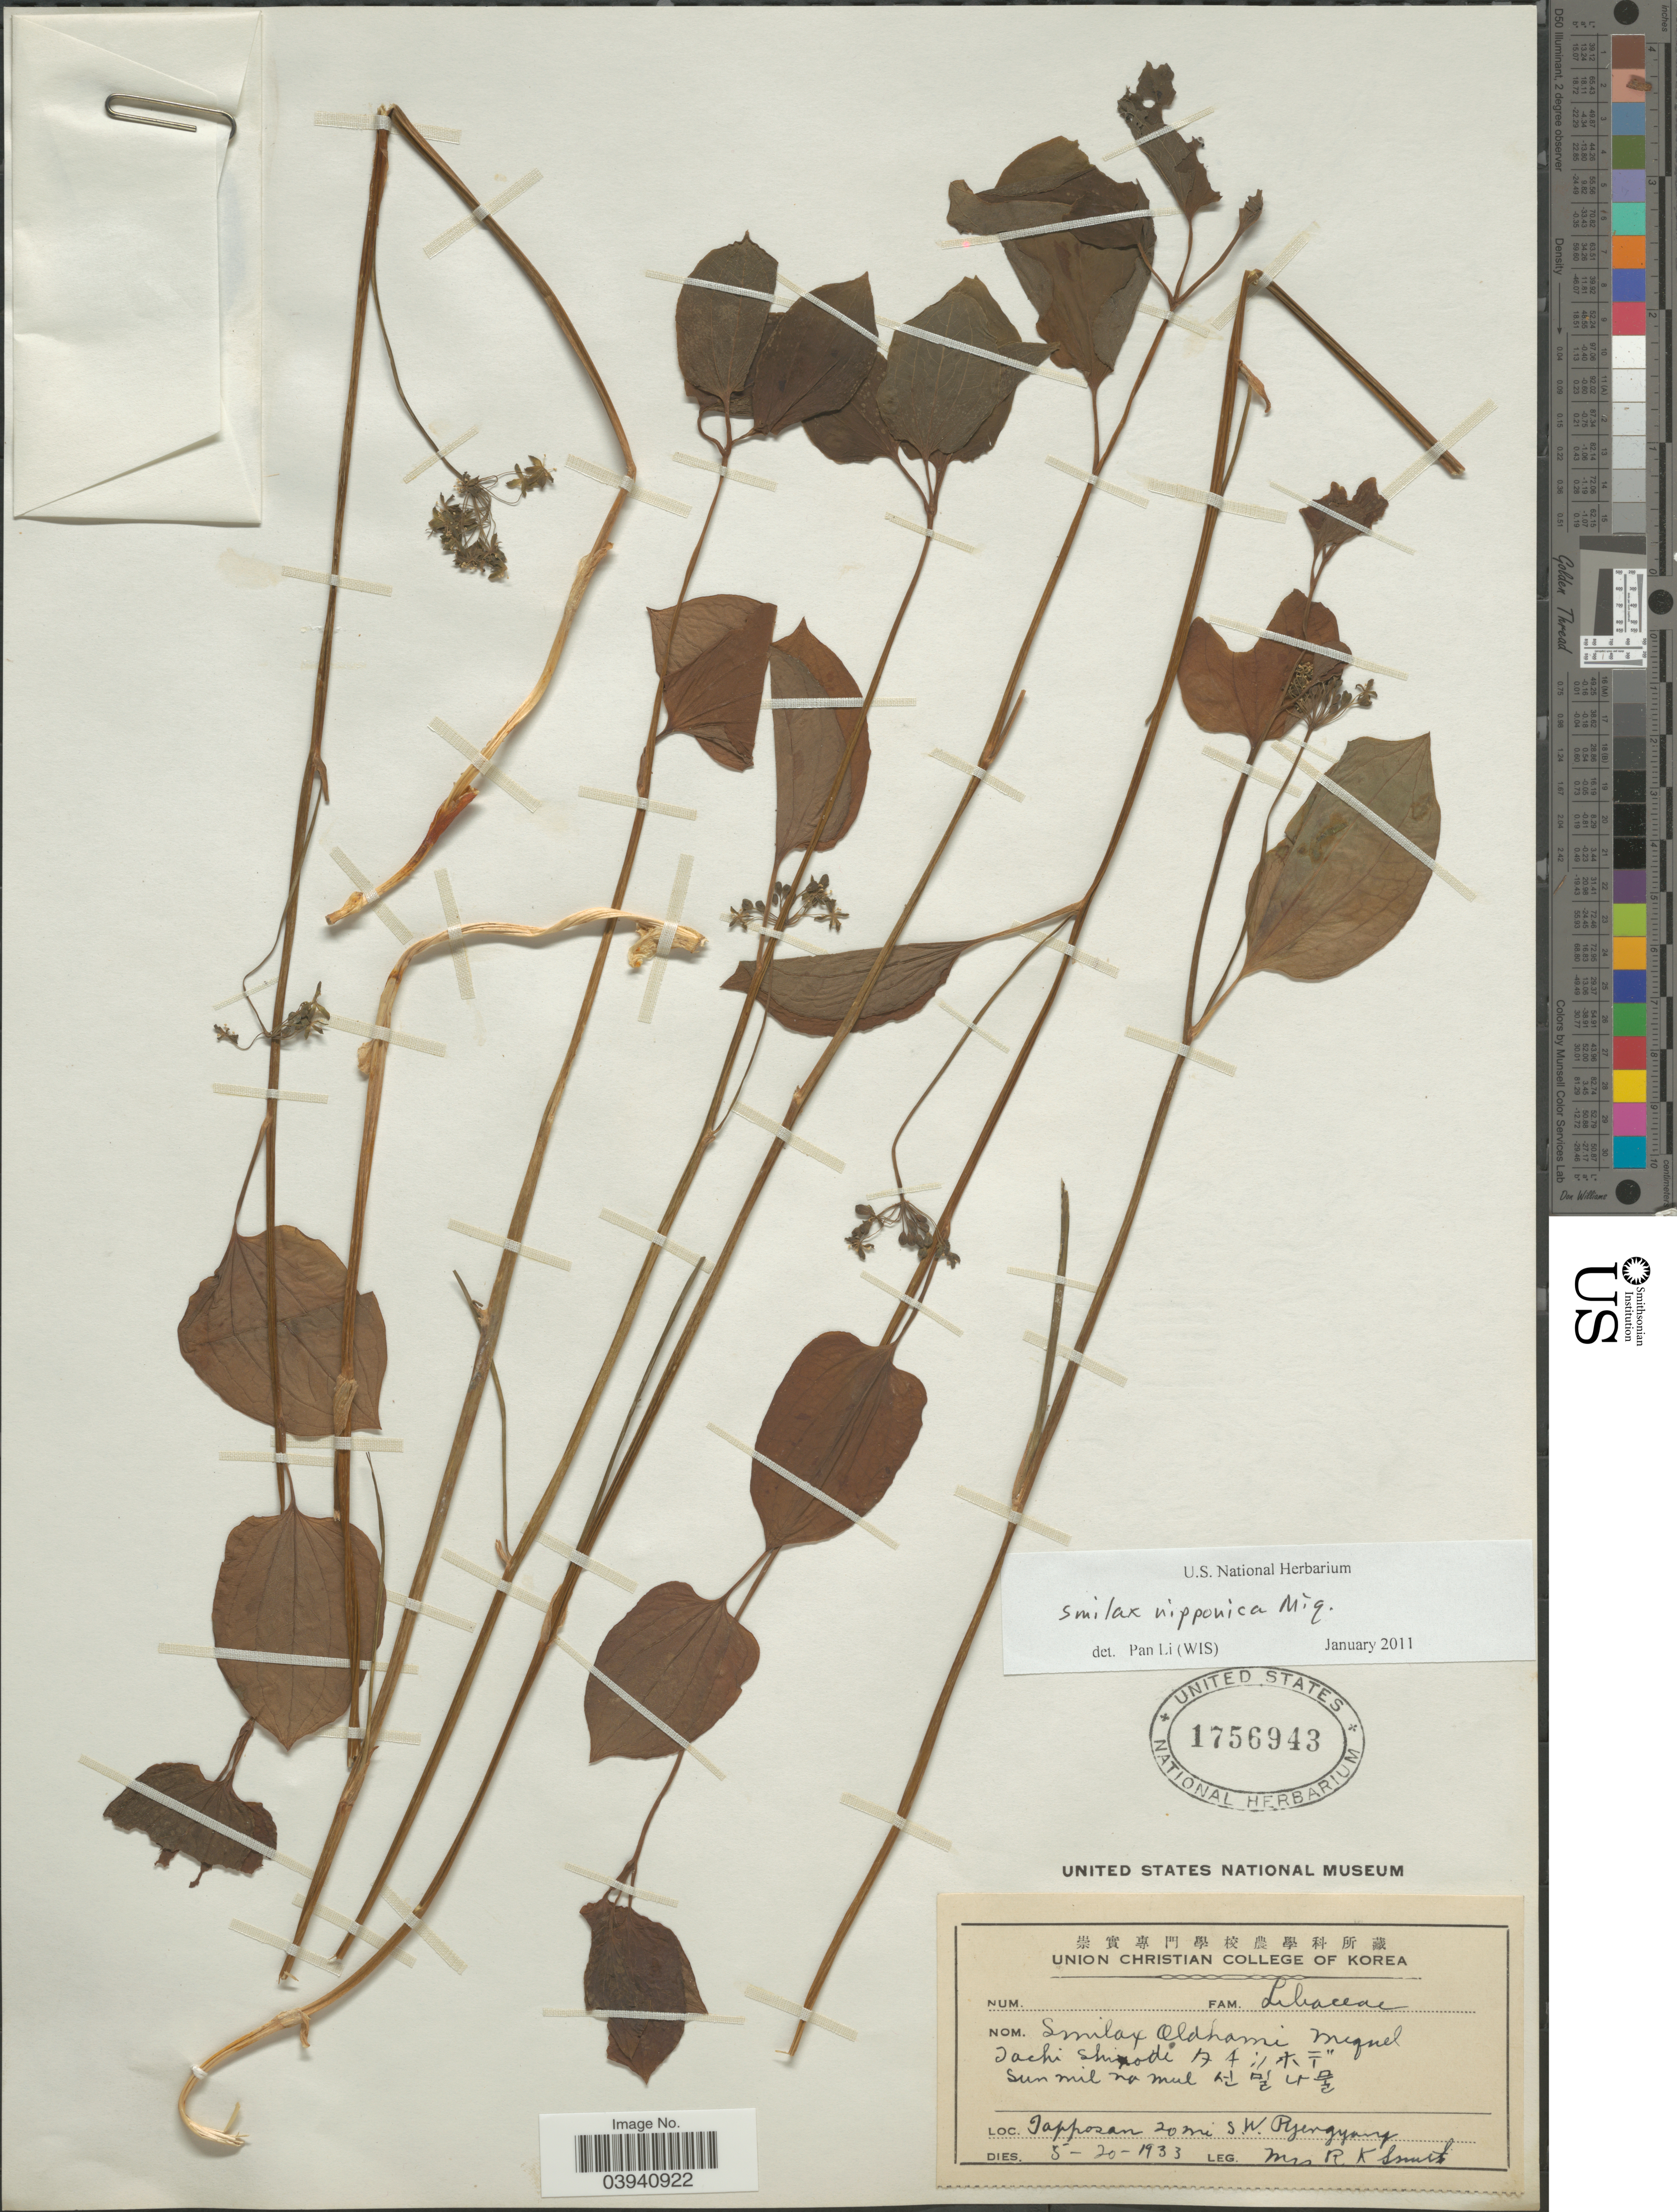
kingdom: Plantae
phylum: Tracheophyta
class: Liliopsida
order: Liliales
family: Smilacaceae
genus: Smilax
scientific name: Smilax nipponica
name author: Miq.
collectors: R. Smith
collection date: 1933-05-20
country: North Korea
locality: Japposan 20 mi S.W. Pyengyang.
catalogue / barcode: US 1756943